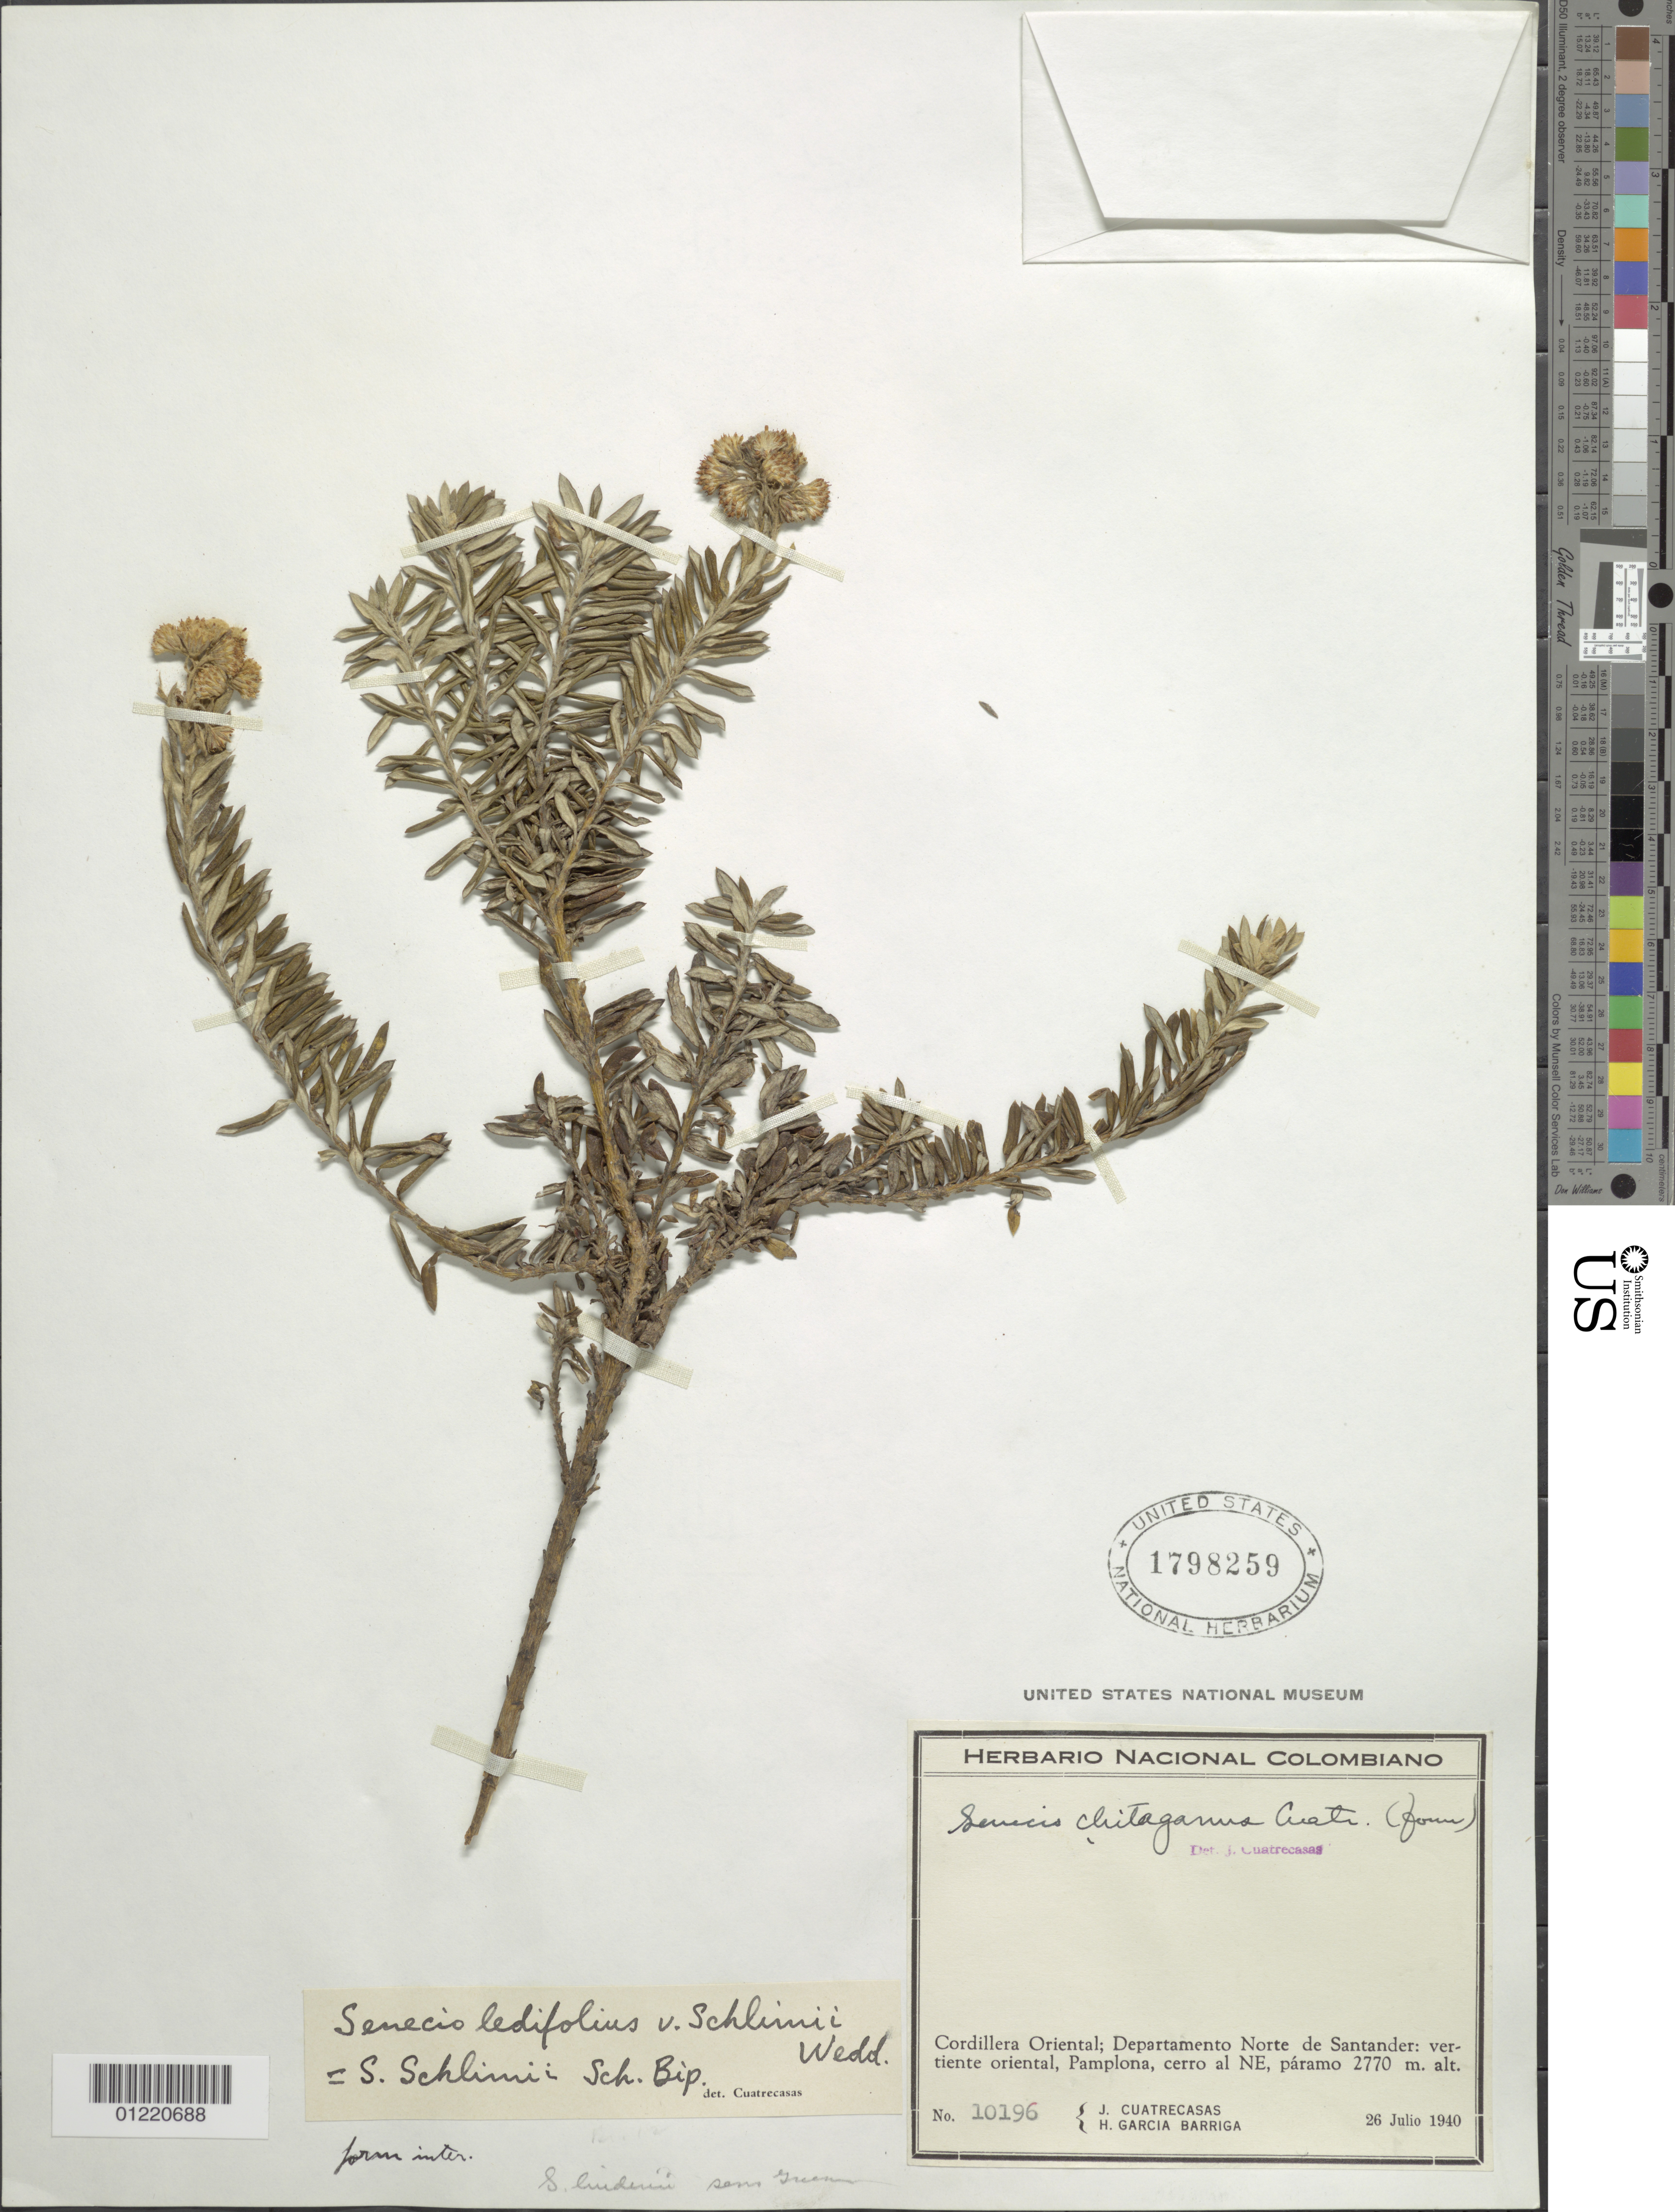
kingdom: Plantae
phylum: Tracheophyta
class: Magnoliopsida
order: Asterales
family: Asteraceae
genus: Pentacalia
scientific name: Pentacalia ledifolia subsp. schlimii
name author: (Wedd.) Cuatrec.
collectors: J. Cuatrecasas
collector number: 10196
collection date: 1940-07-26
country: Colombia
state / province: Norte de Santander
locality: Cordillera Oriental; vertiente oriental, Pamplona, cerro al NE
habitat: paramo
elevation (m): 2770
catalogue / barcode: US 1798259